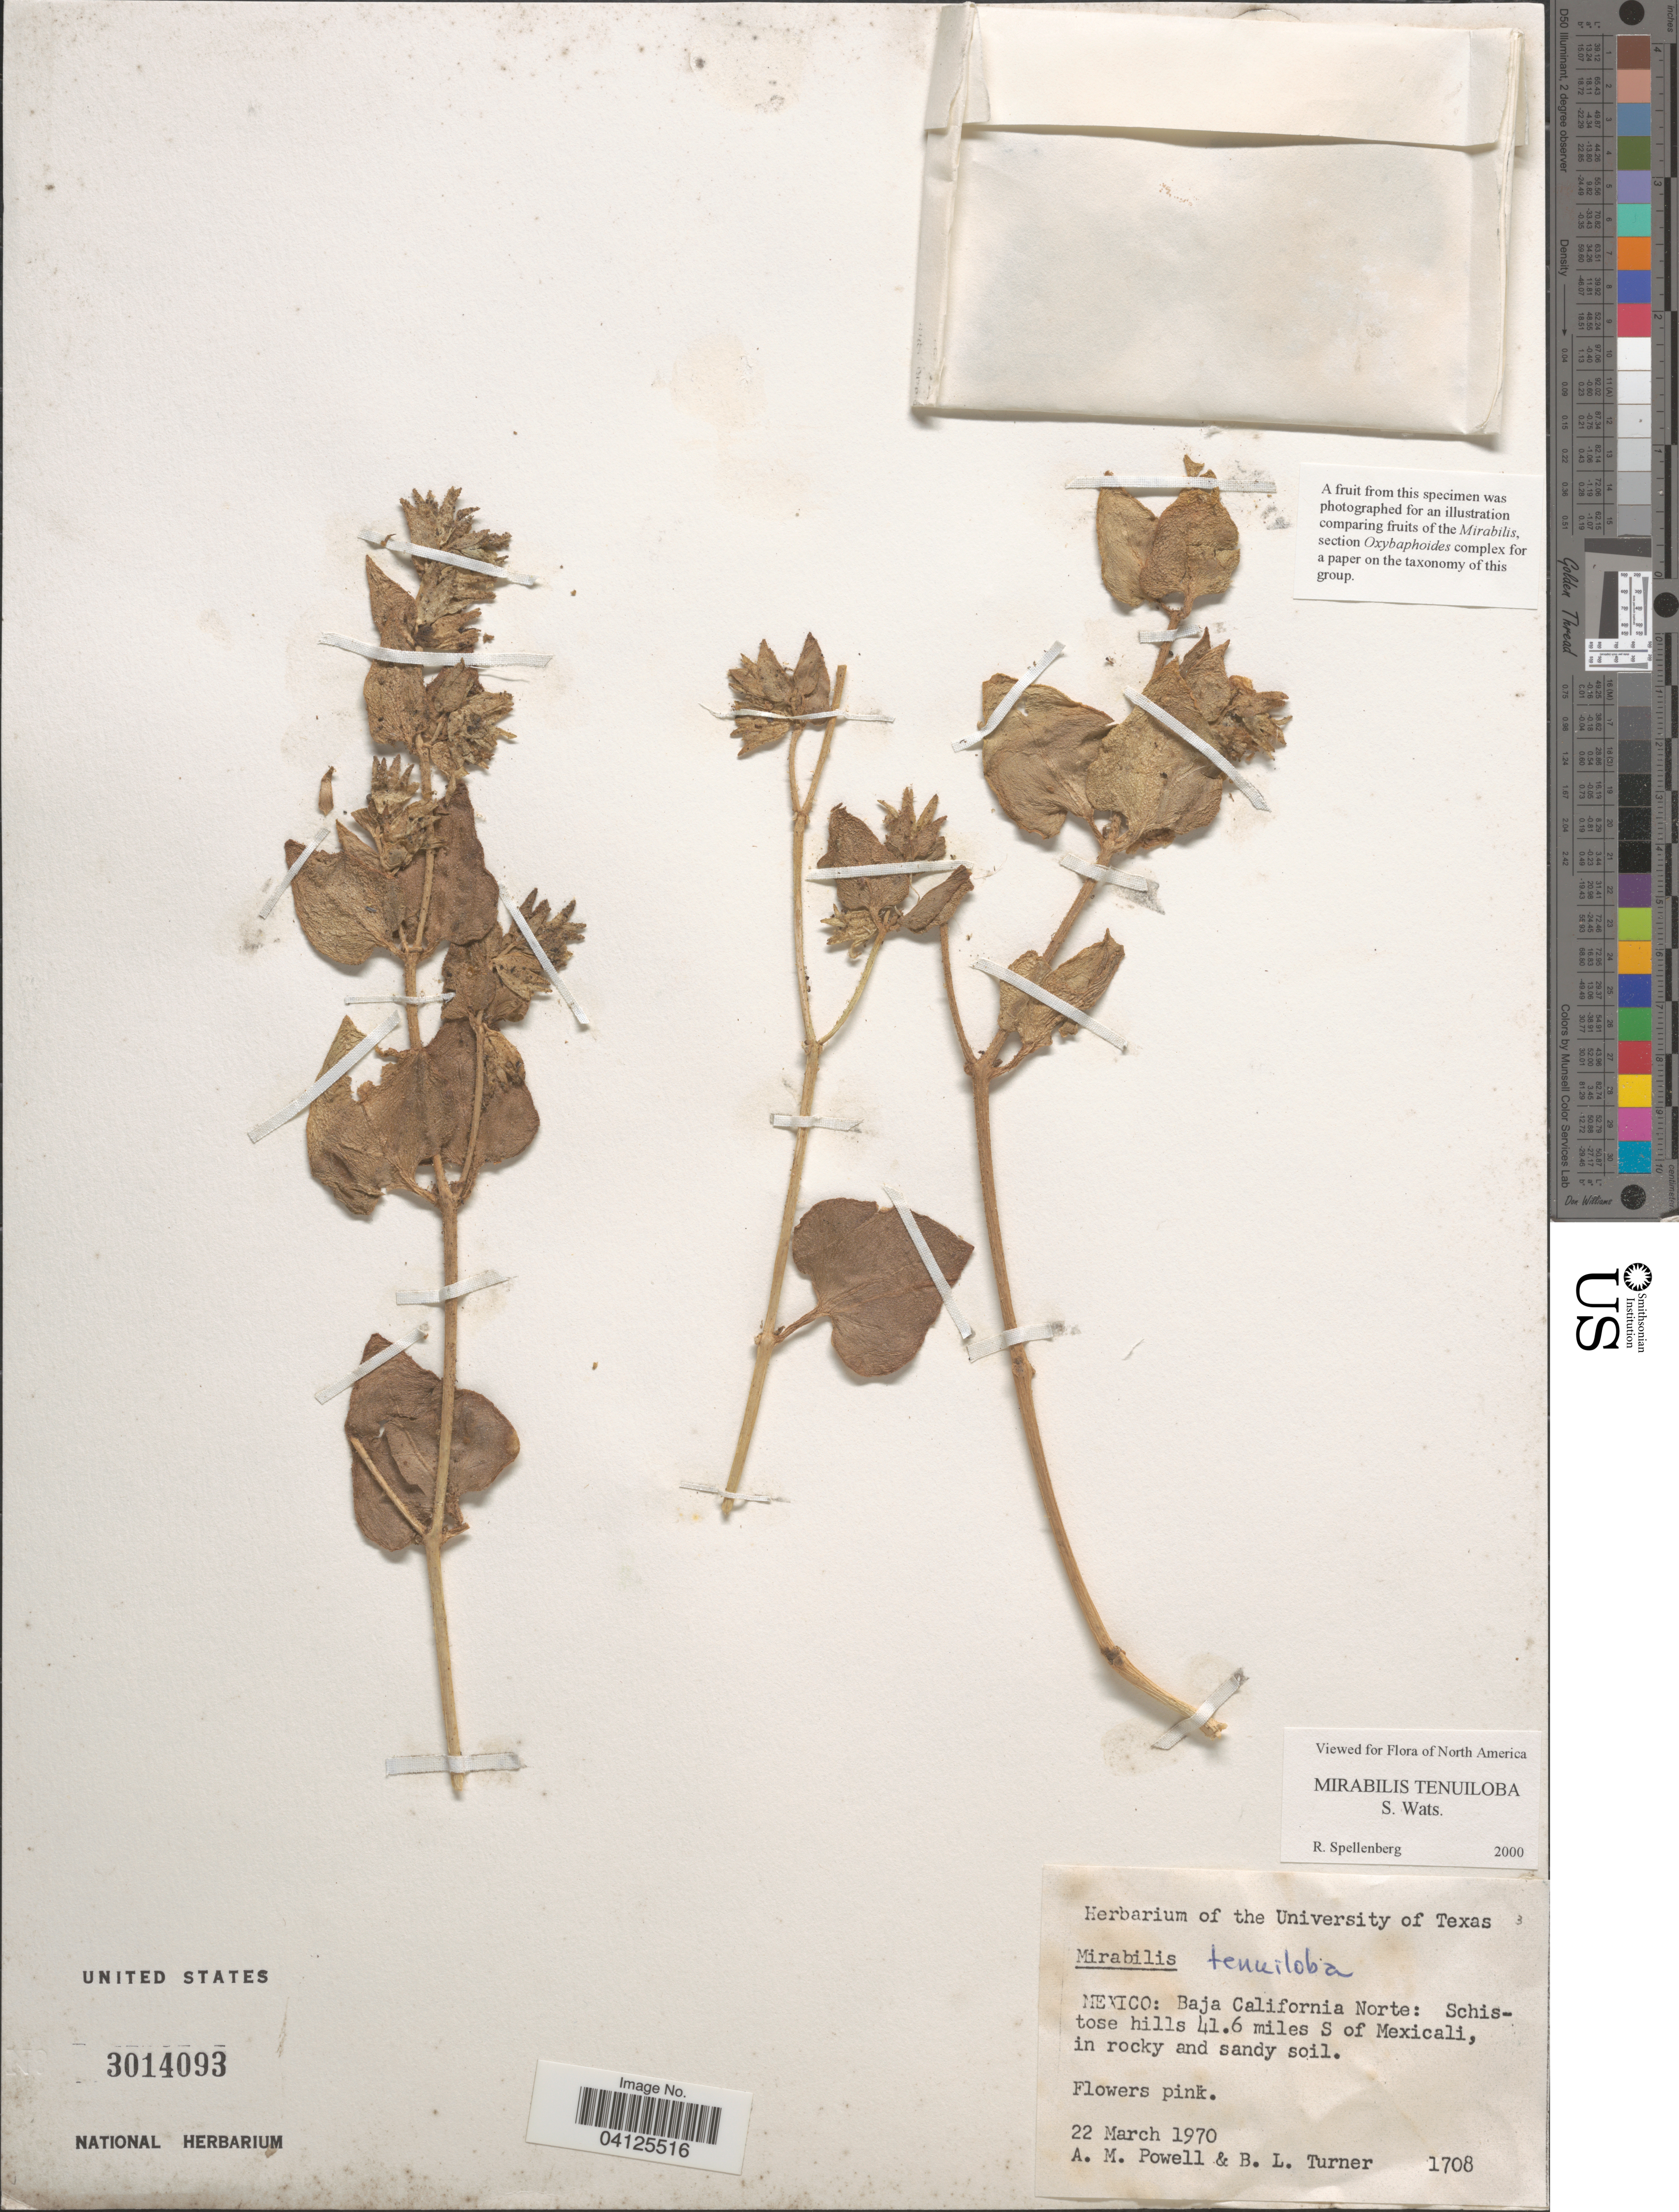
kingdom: Plantae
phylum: Tracheophyta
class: Magnoliopsida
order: Caryophyllales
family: Nyctaginaceae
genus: Mirabilis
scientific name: Mirabilis tenuiloba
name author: S. Watson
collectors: A. M. Powell & B. L. Turner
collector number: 1708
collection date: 1970-03-22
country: Mexico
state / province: Baja California Norte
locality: Schistose hills 41.6 miles S of Mexicali.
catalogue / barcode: US 3014093